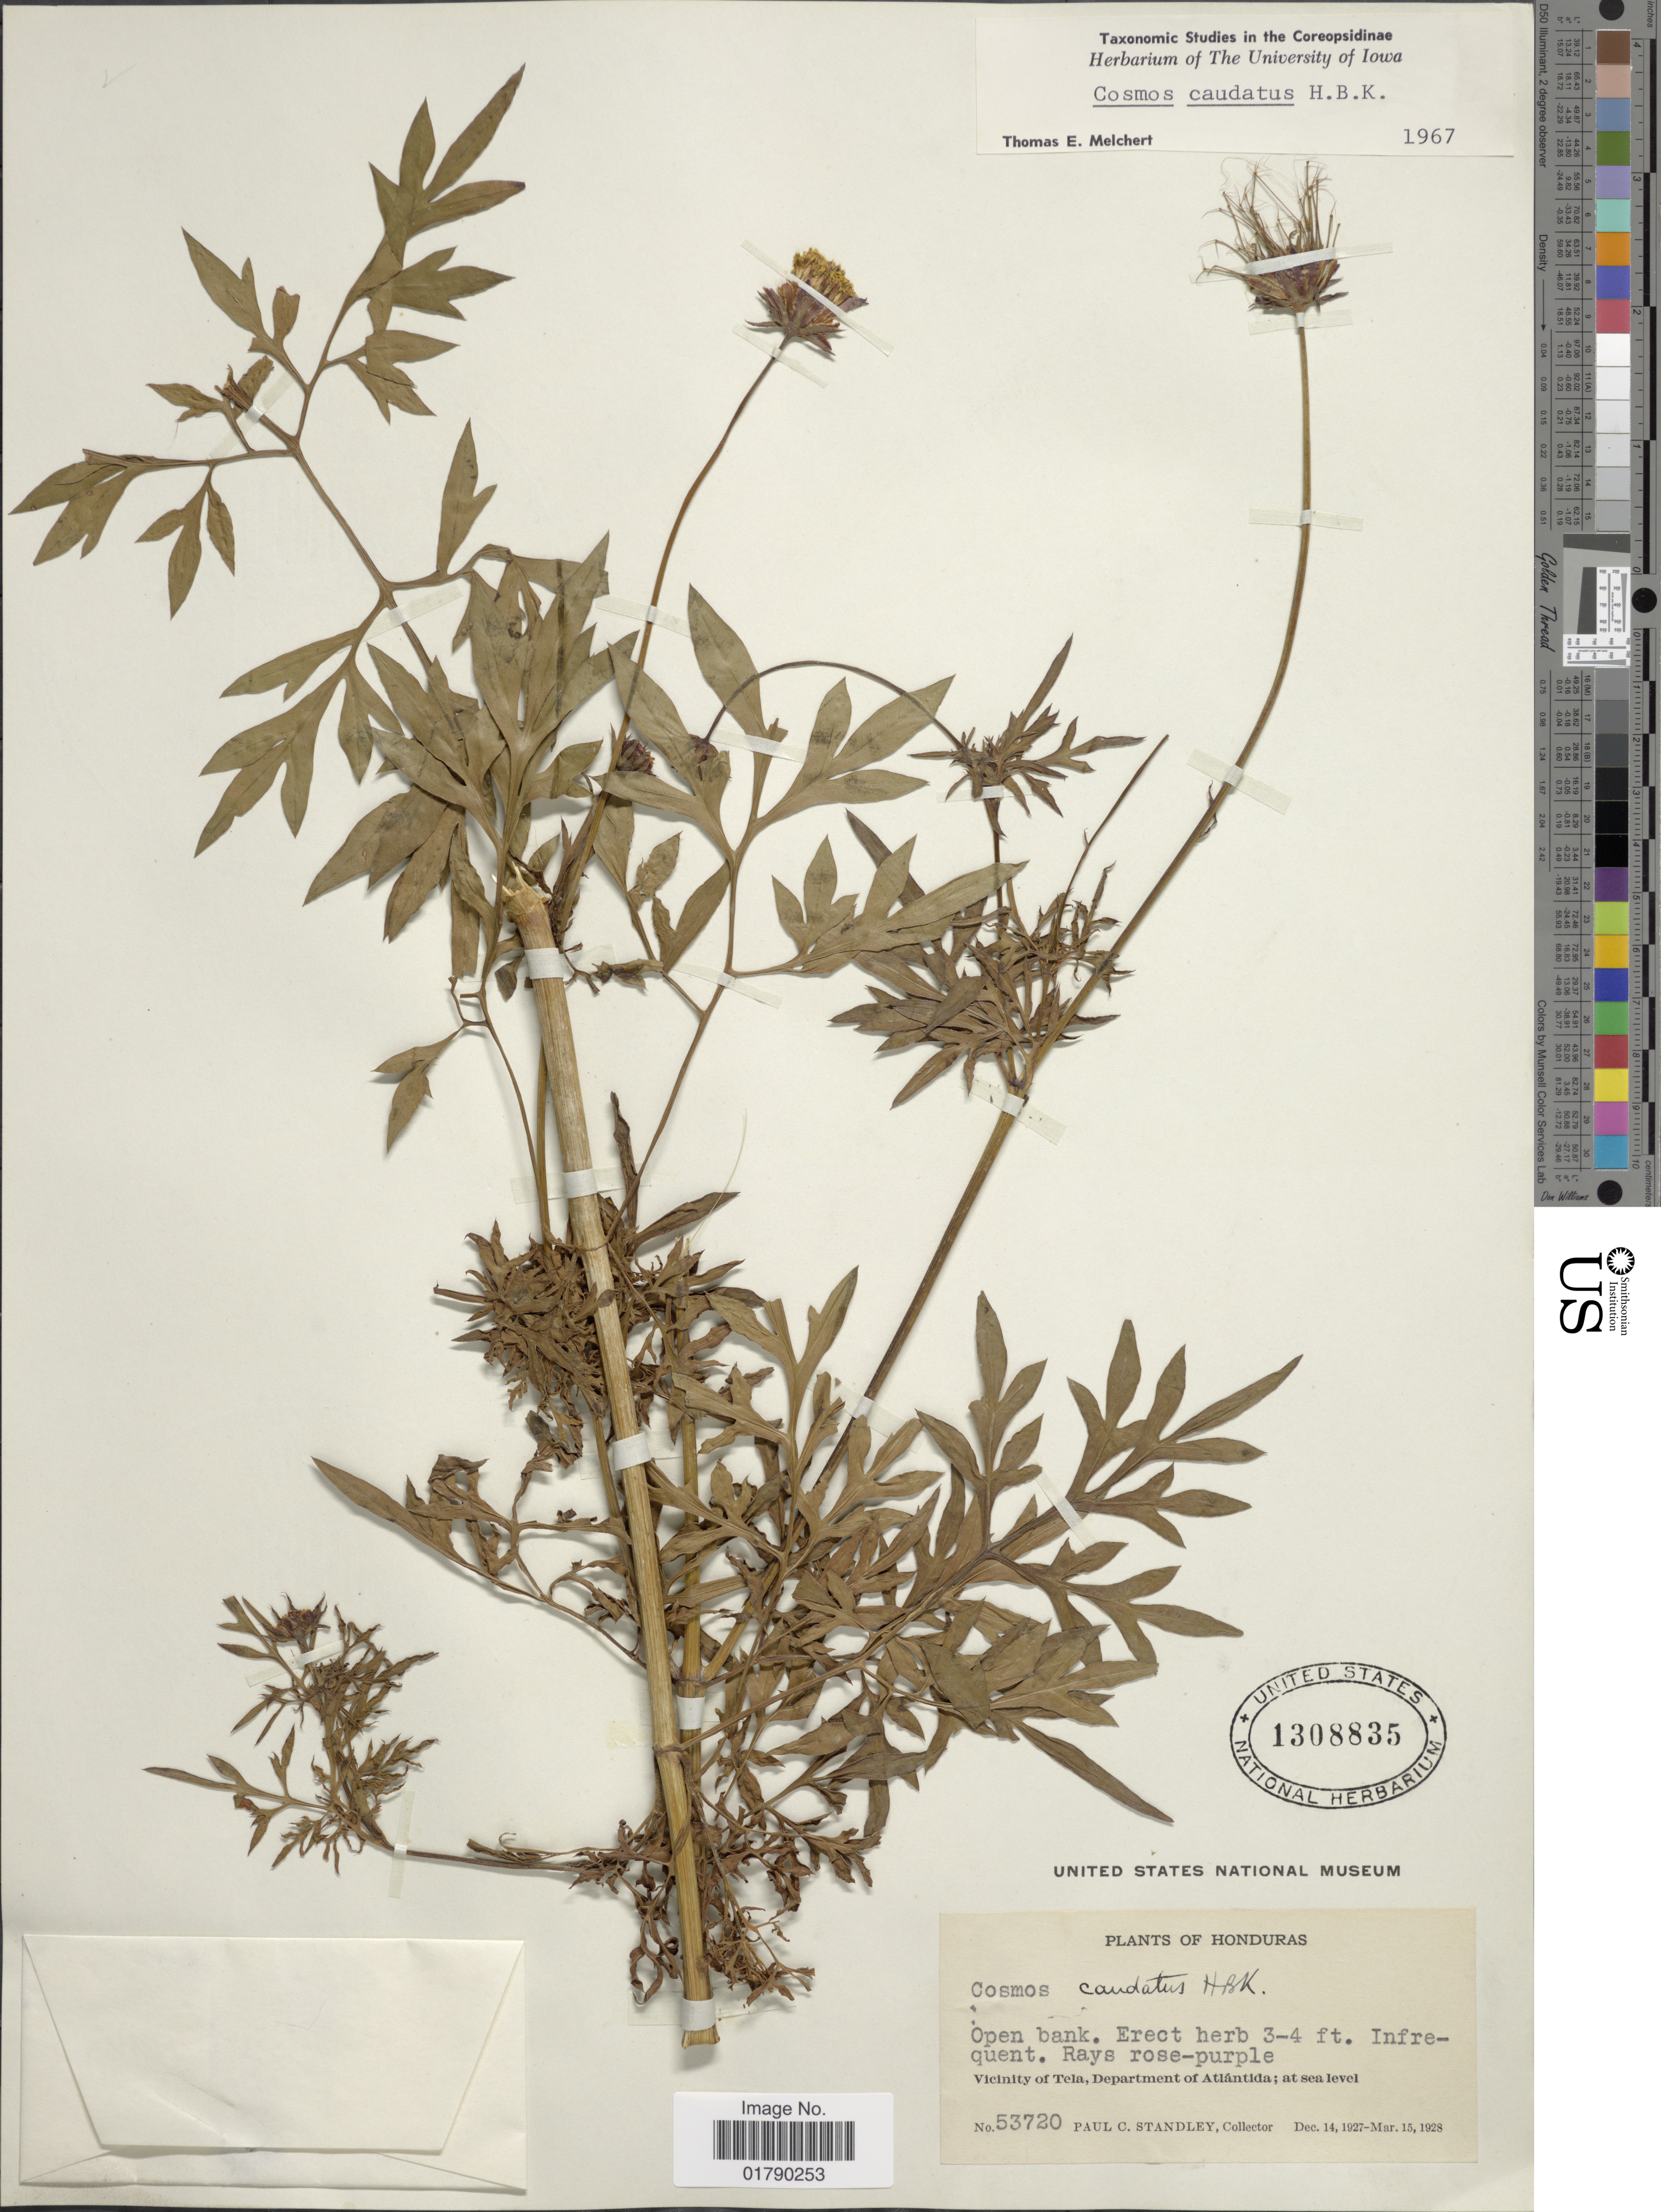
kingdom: Plantae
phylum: Tracheophyta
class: Magnoliopsida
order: Asterales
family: Asteraceae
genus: Cosmos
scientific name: Cosmos caudatus var. exaristatus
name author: Sherff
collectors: P. C. Standley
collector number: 53720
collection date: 1927-12-14/1928-03-15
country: Honduras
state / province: Atlántida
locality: Vicinity of Tela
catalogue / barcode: US 1308835